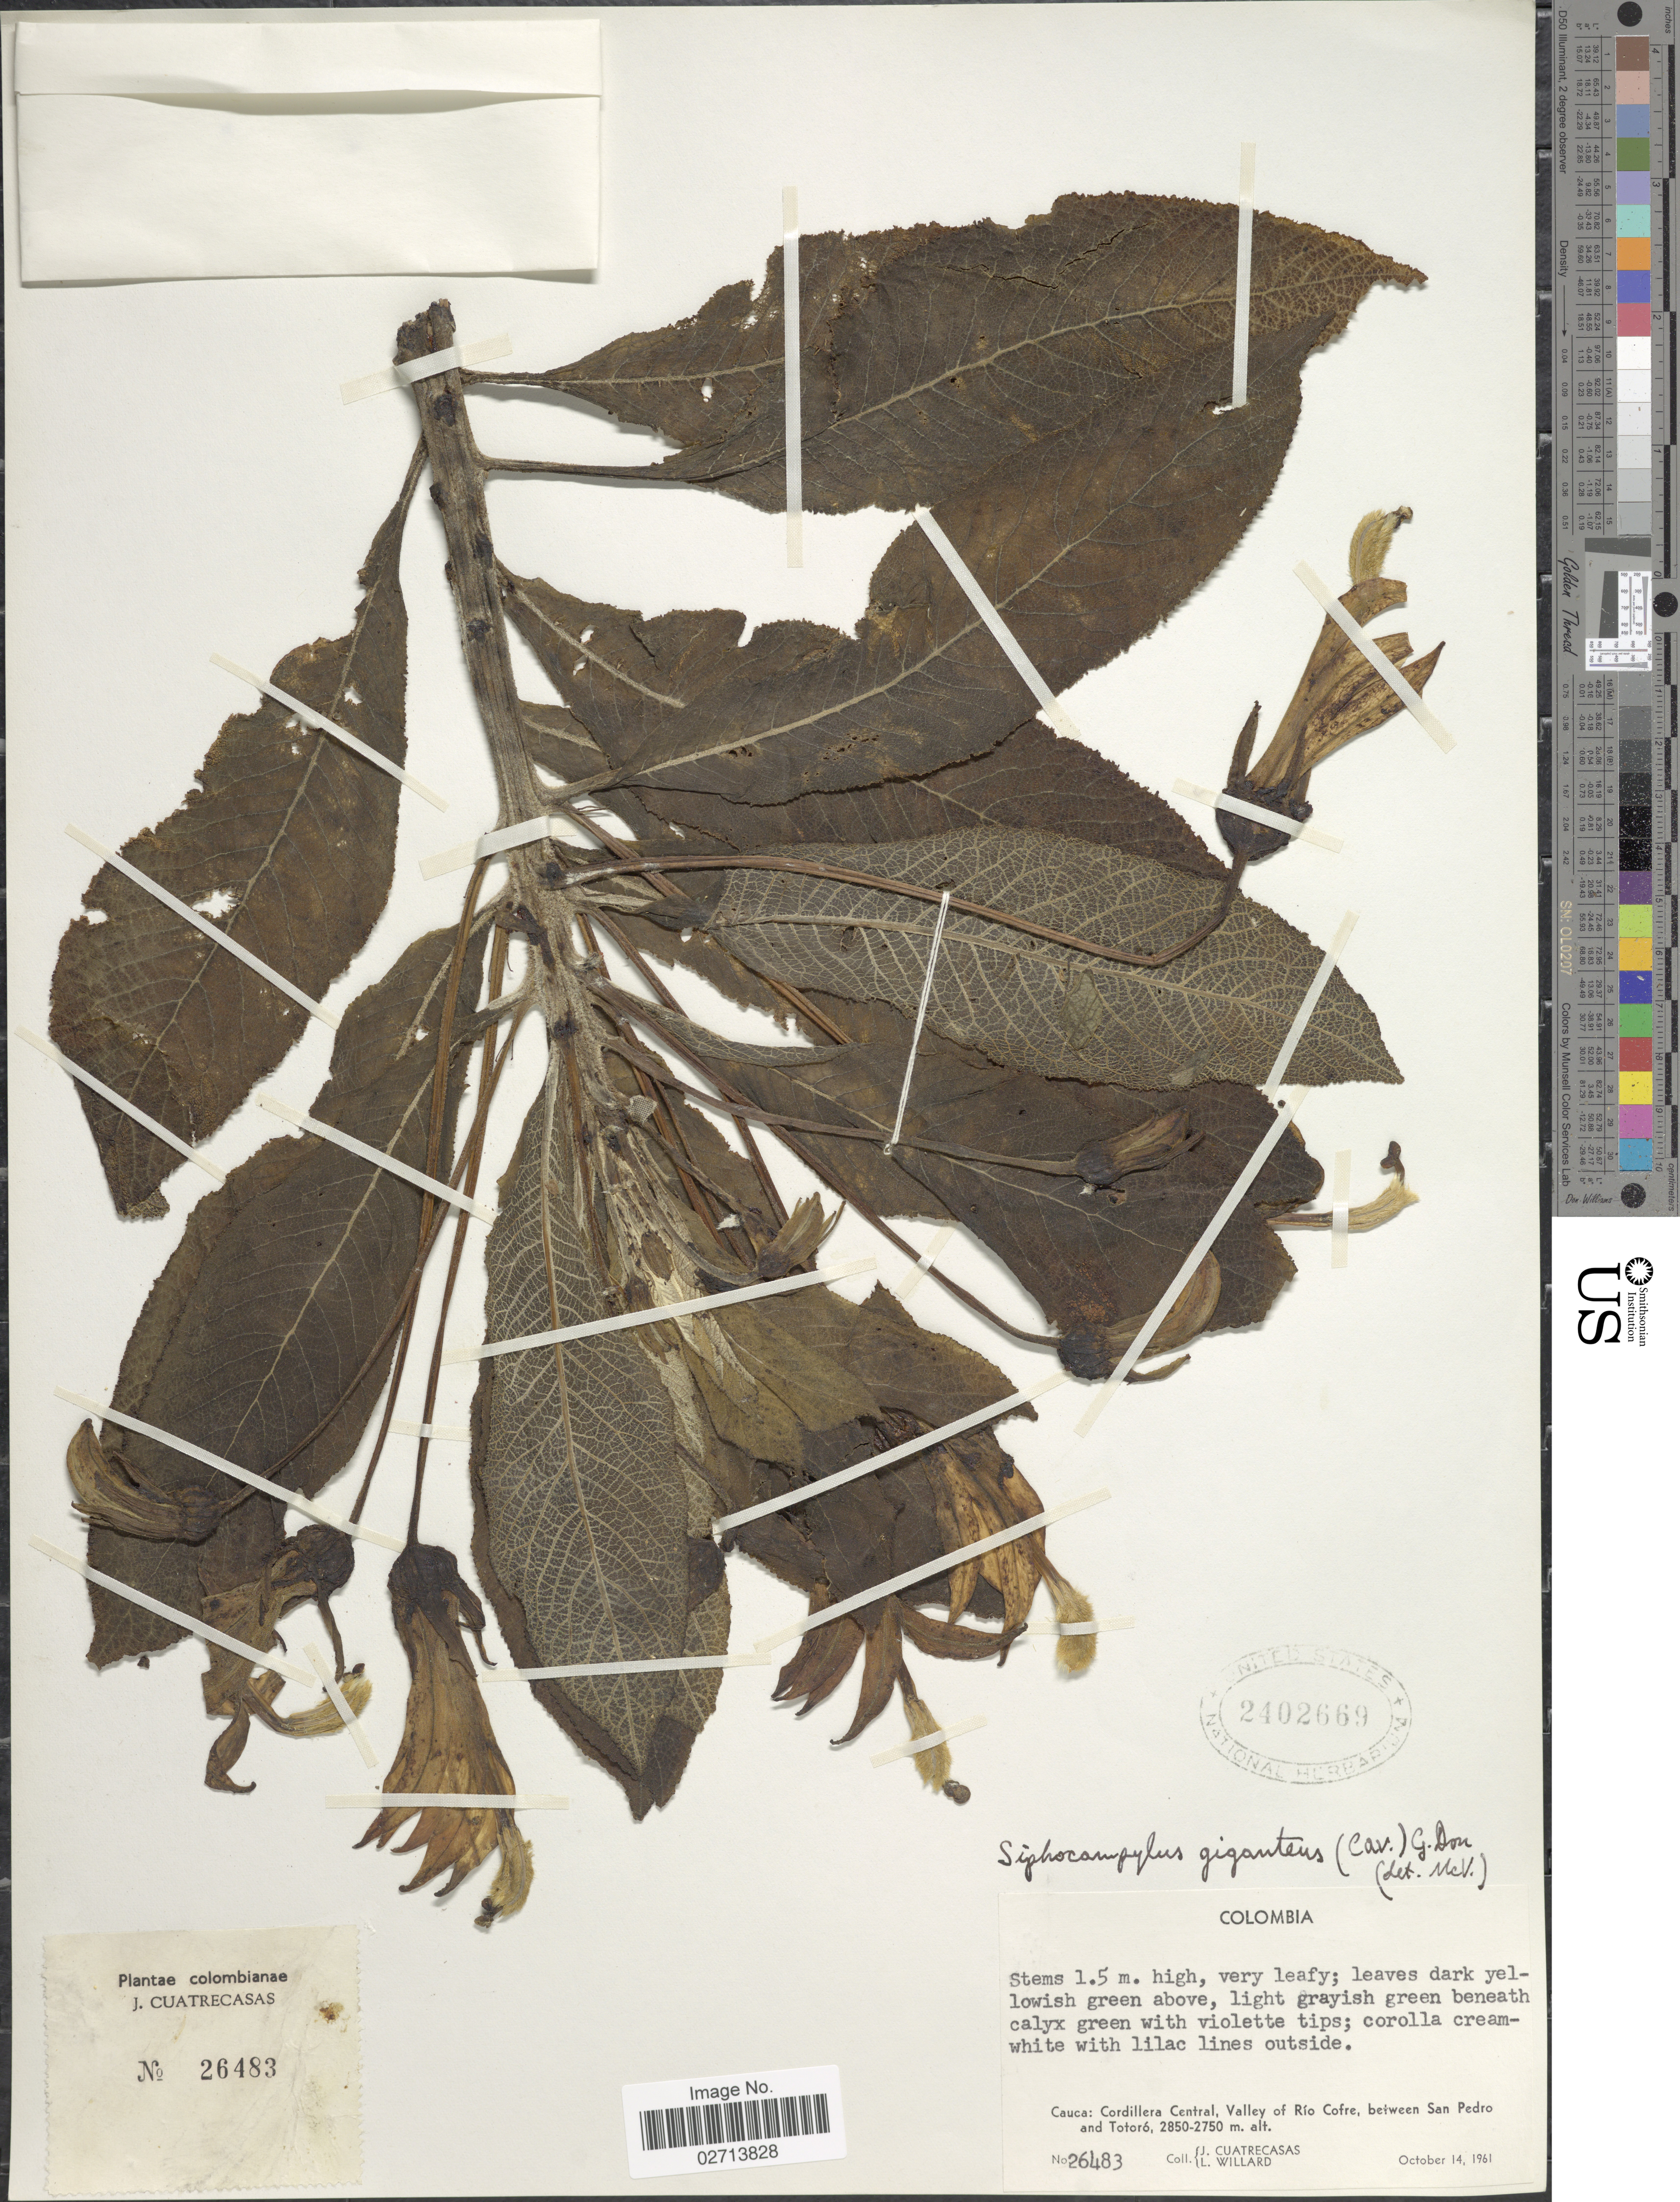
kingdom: Plantae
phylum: Tracheophyta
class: Magnoliopsida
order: Asterales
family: Campanulaceae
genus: Siphocampylus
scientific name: Siphocampylus giganteus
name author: (Cav.) G. Don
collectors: J. Cuatrecasas & L. Willard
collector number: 26483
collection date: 1961-10-14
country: Colombia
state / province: Cauca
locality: Cordillera Central, Valley of Río Cofre, between San Pedro and Totoró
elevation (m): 2750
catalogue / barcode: US 2402669